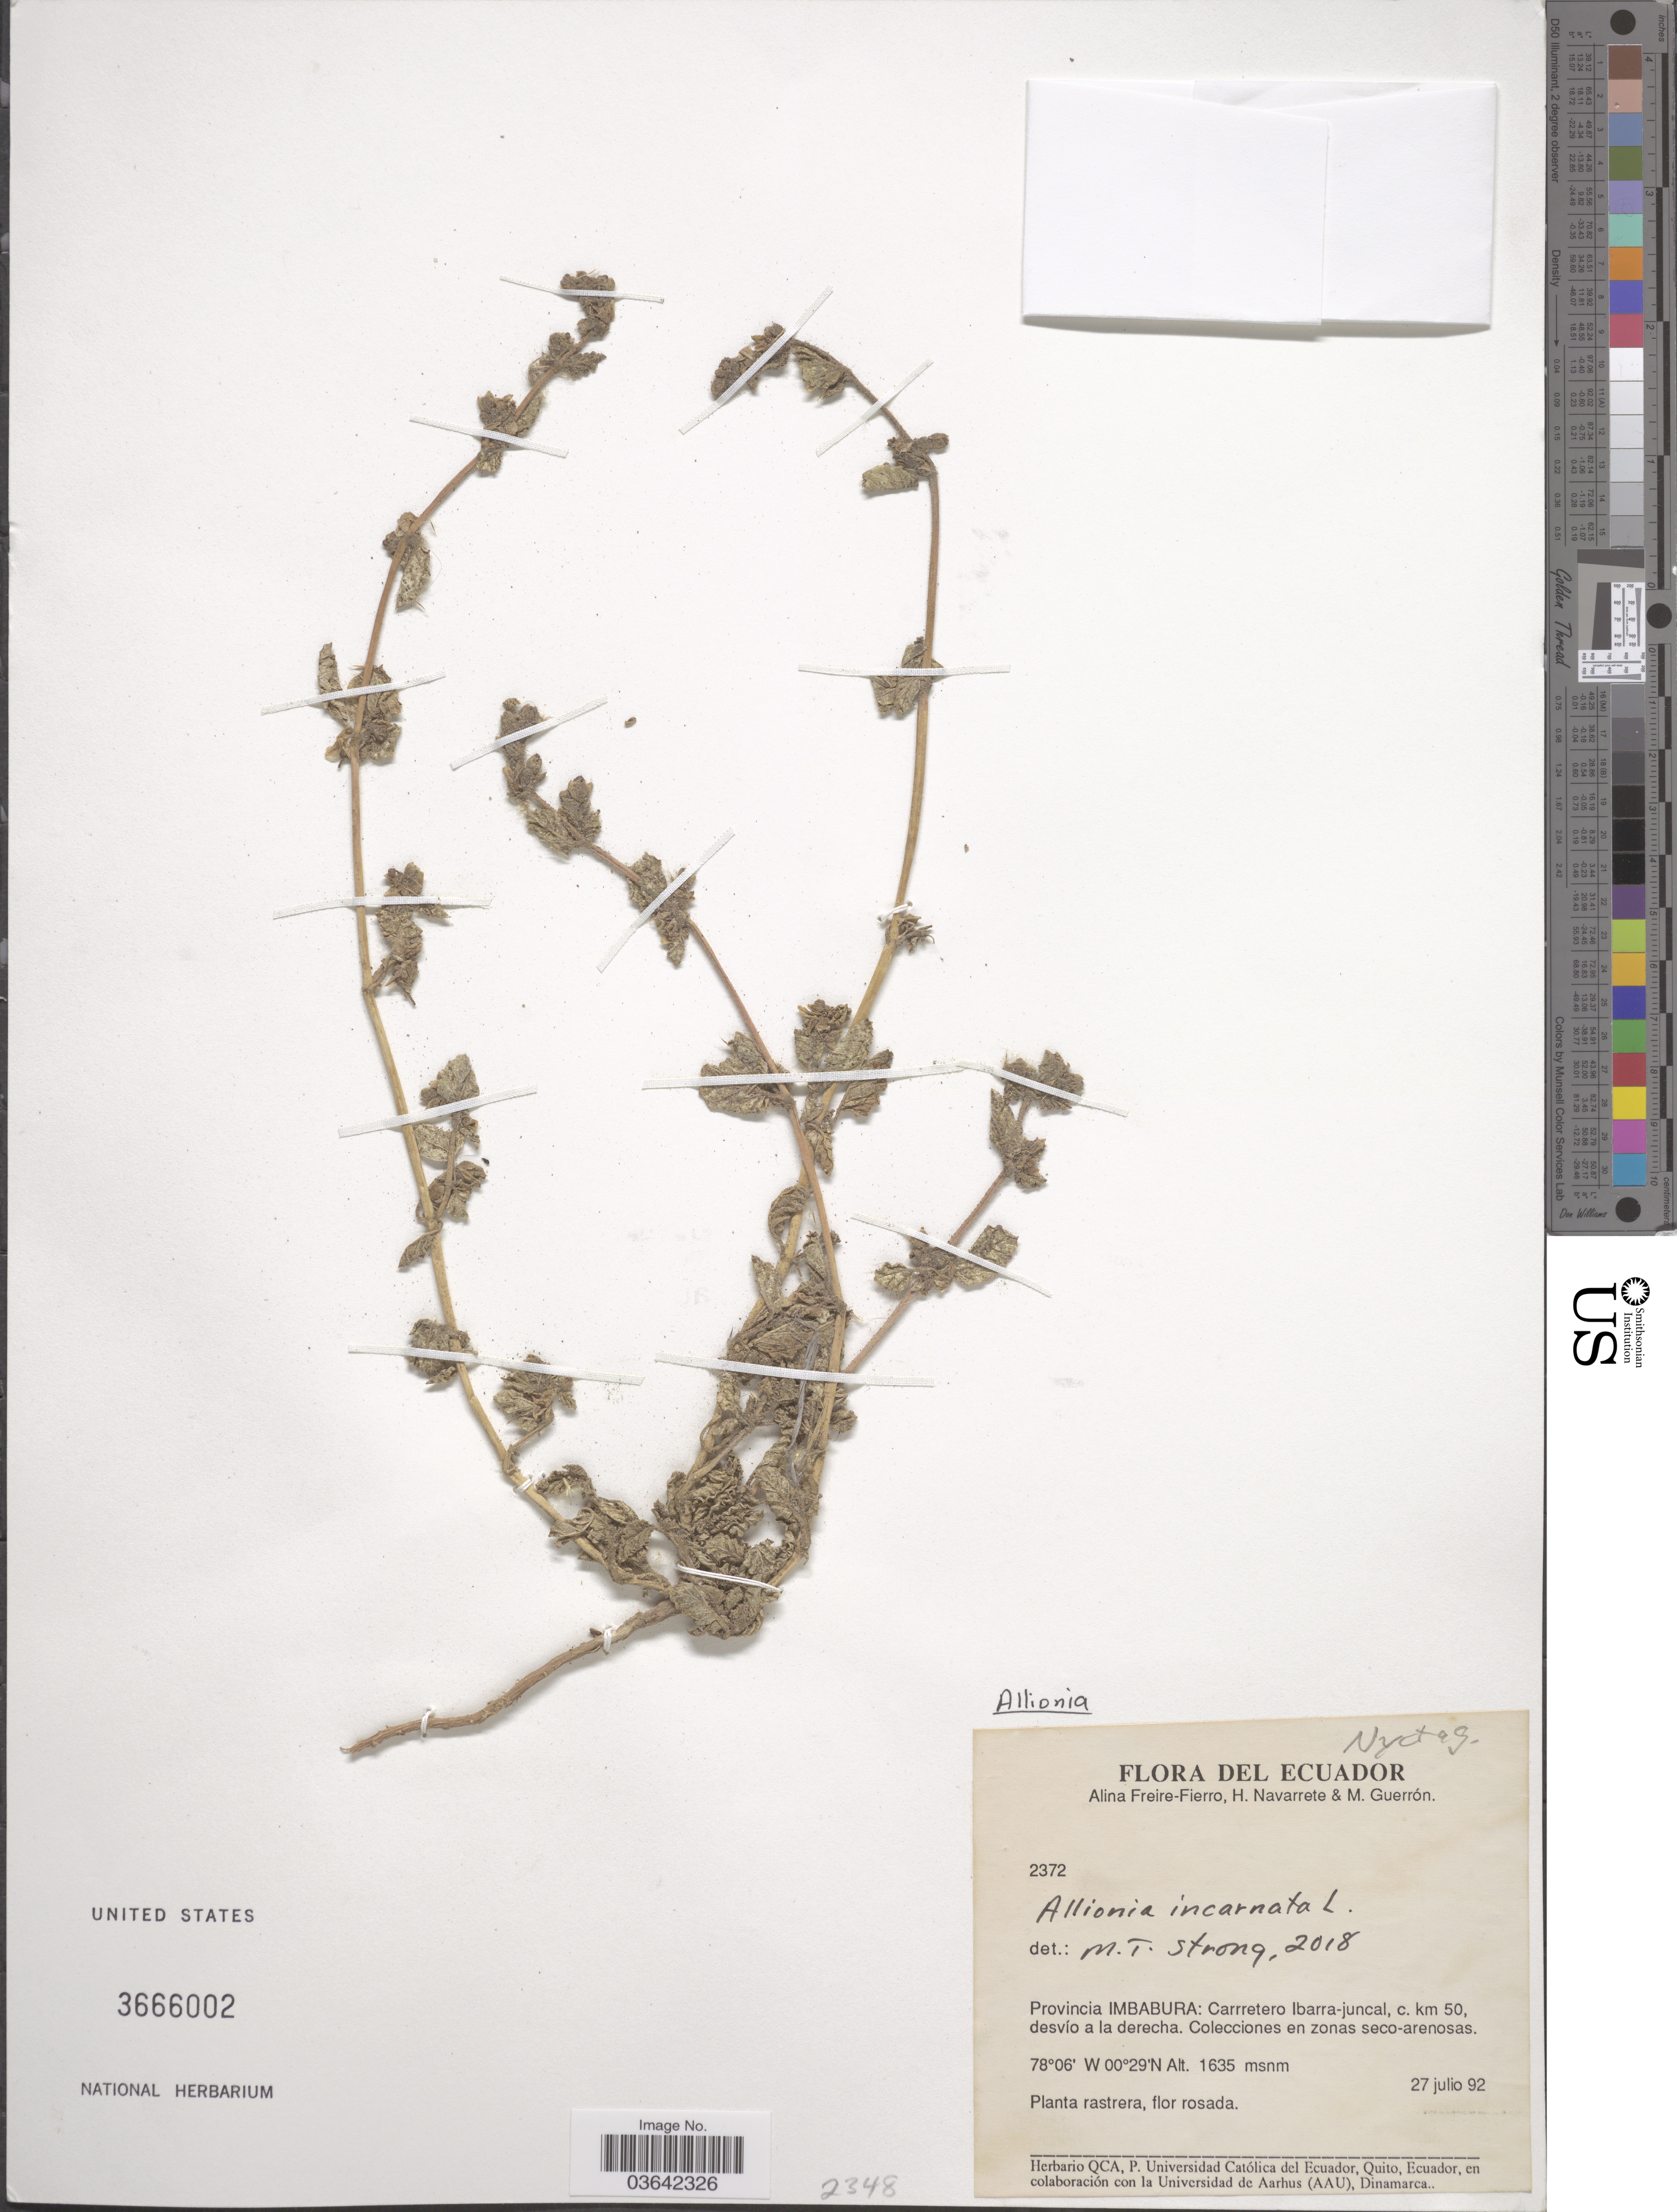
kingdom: Plantae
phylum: Tracheophyta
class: Magnoliopsida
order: Caryophyllales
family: Nyctaginaceae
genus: Allionia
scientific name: Allionia incarnata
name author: L.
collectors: A. Freire-Fierro, H. Navarrete & M. Guerron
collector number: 2372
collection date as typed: Transcribed d/m/y: 27/7/92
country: Ecuador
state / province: Imbabura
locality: Carretero Ibarra-juncal, c. km 50, desvío a la derecha.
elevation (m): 1635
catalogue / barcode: US 3666002